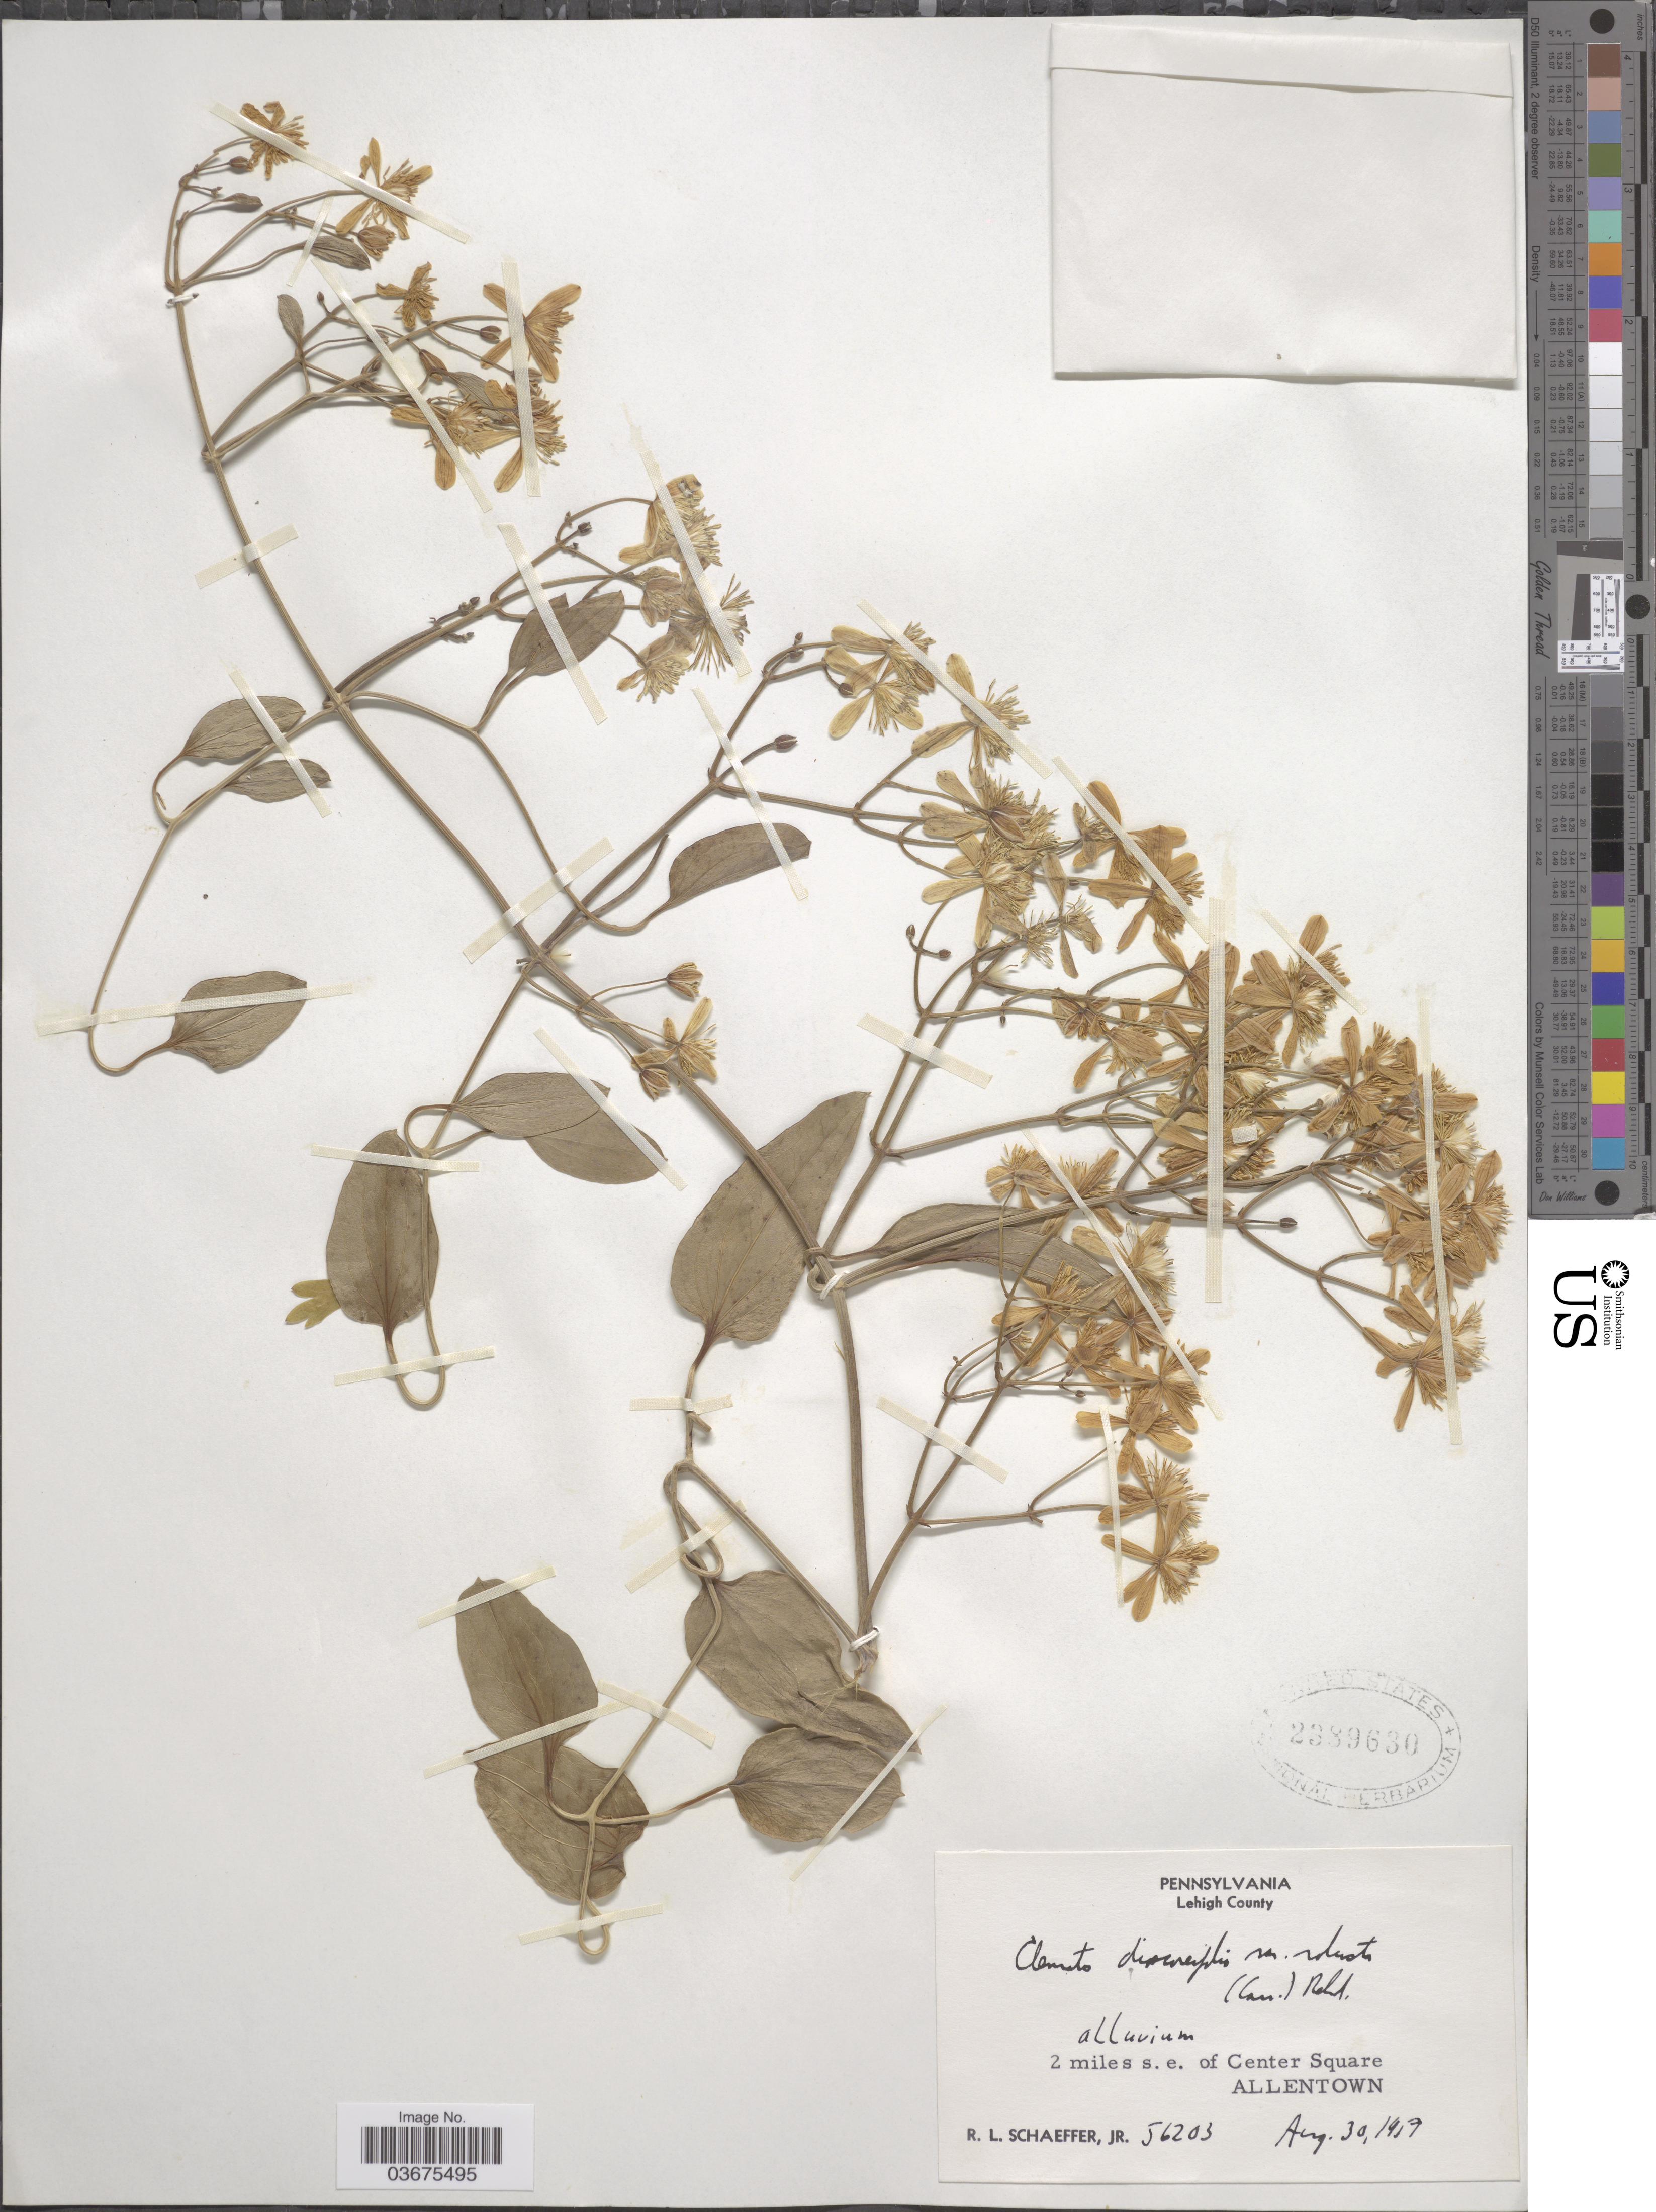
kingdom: Plantae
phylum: Tracheophyta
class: Magnoliopsida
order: Ranunculales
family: Ranunculaceae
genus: Clematis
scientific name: Clematis terniflora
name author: DC.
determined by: Strong, M. T., (US), Smithsonian Institution - National Museum of Natural History (UNITED STATES)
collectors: R. L. Schaeffer Jr.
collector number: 56203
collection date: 1917-08-30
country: United States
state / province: Pennsylvania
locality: Lehigh County. 2 miles s.e. of Center Square. Allentown.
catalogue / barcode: US 2389630